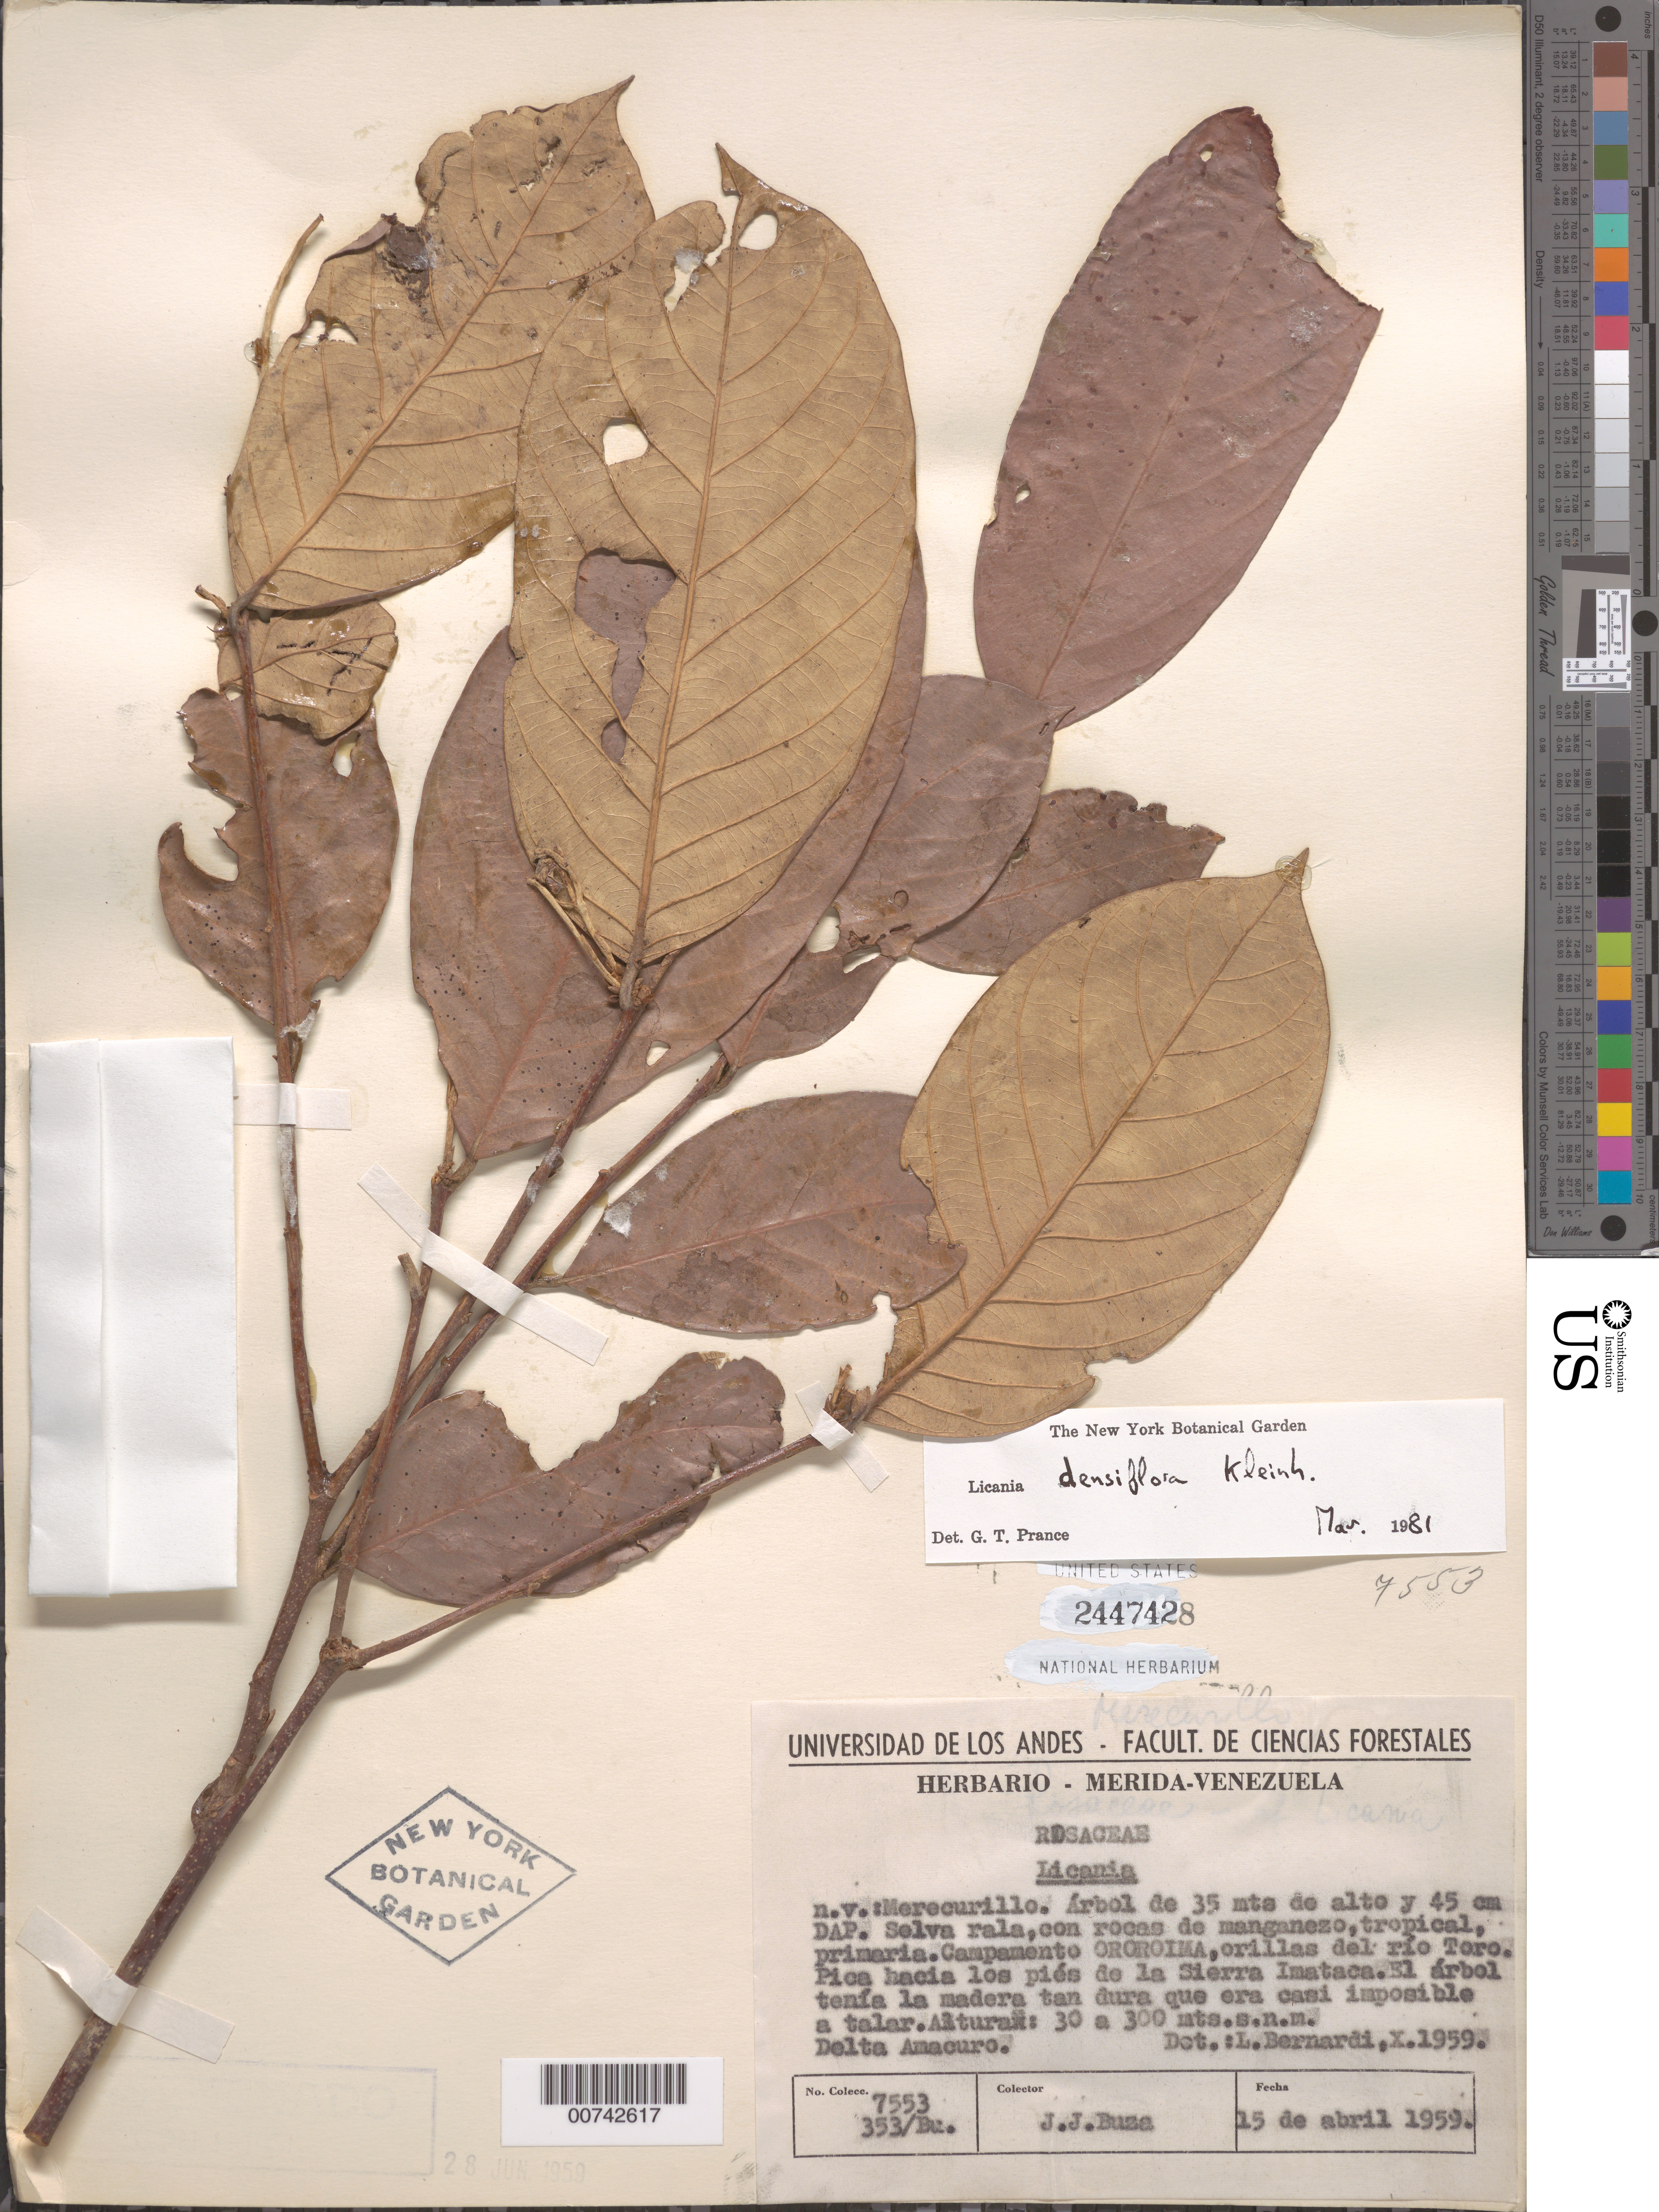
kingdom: Plantae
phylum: Tracheophyta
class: Magnoliopsida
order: Malpighiales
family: Chrysobalanaceae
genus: Licania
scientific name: Licania densiflora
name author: Kleinh.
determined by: Prance, G. T.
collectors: J. Buza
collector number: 7553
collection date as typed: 15-Apr-59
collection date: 1959-04-15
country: Venezuela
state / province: Delta Amacuro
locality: Sierra de Imataca, orilla del Río El Toro, Campamento Orocoima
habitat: Selva rala, con rocas de manganezo, tropical, primaria; orillas del rio Toro; pica hasia los piés de la Sierra Imataca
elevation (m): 30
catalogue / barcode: US 2447428